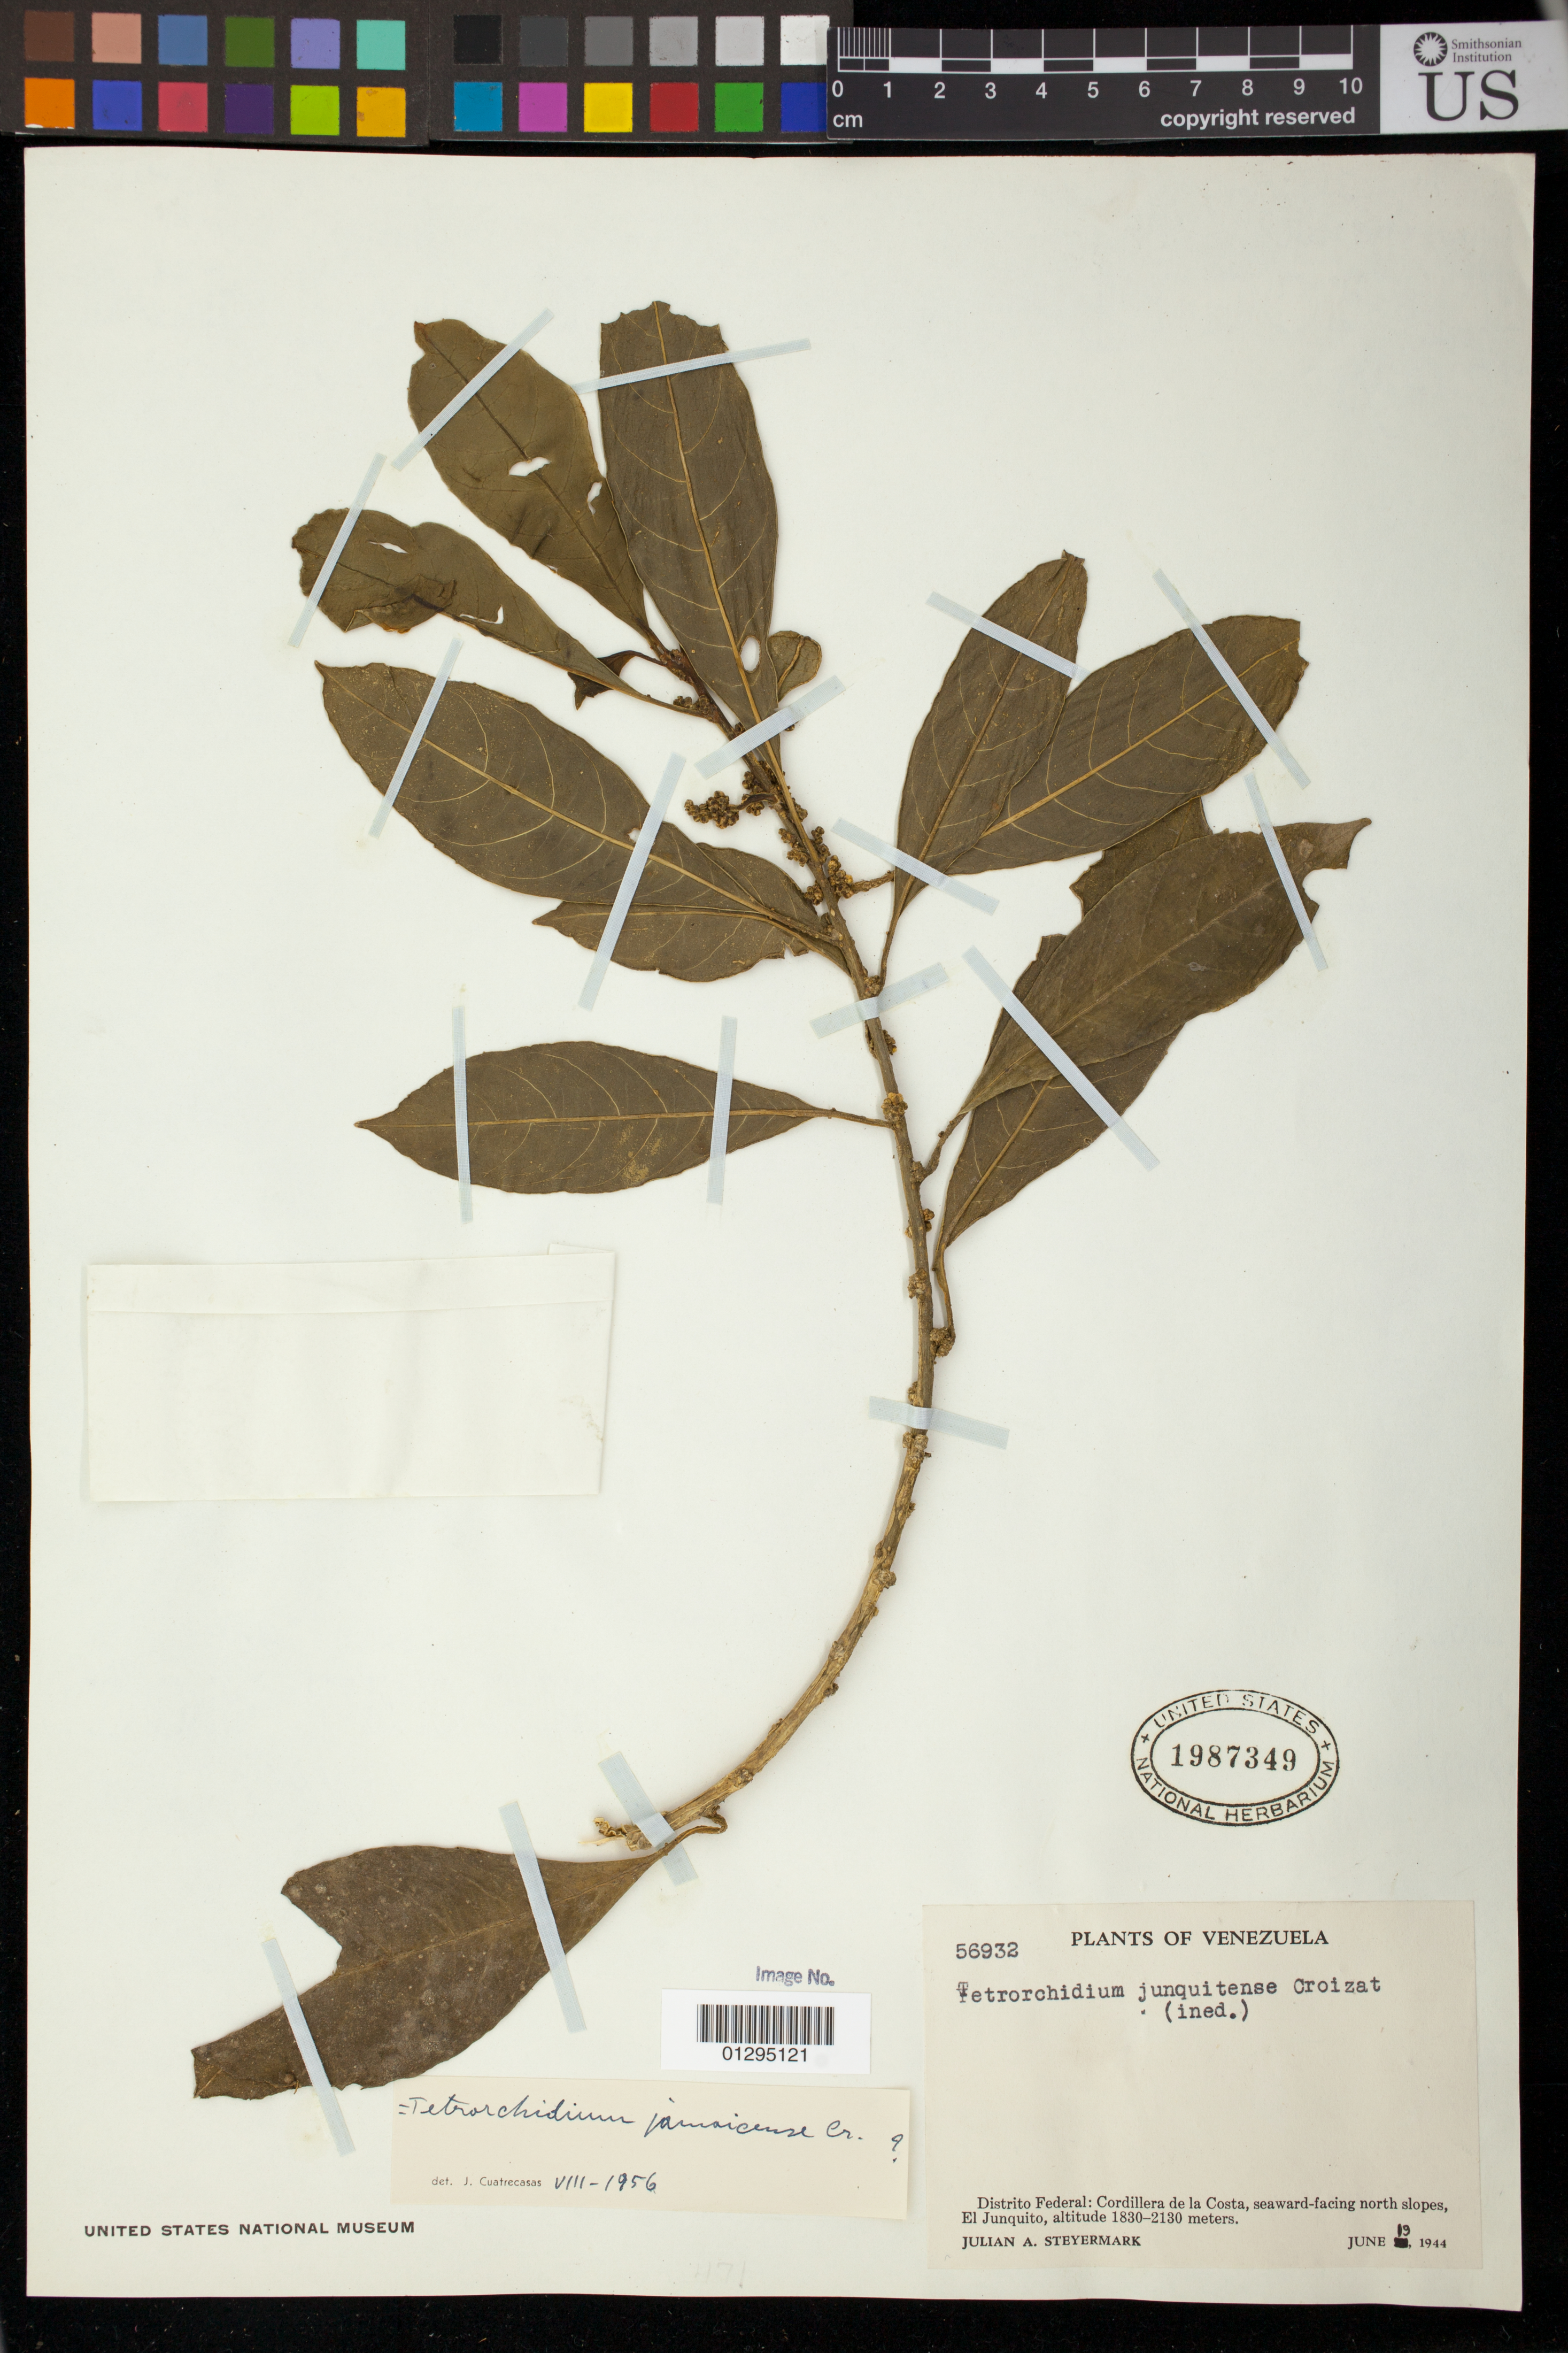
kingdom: Plantae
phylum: Tracheophyta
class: Magnoliopsida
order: Malpighiales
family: Euphorbiaceae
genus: Tetrorchidium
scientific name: Tetrorchidium junquitense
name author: Croizat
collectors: J. Steyermark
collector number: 56932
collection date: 1944-06-19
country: Venezuela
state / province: Distrito Federal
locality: Distrito Federal: Cordillera de la Costa, seaward-facing north slopes, El Junquito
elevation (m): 1830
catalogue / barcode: US 1987349